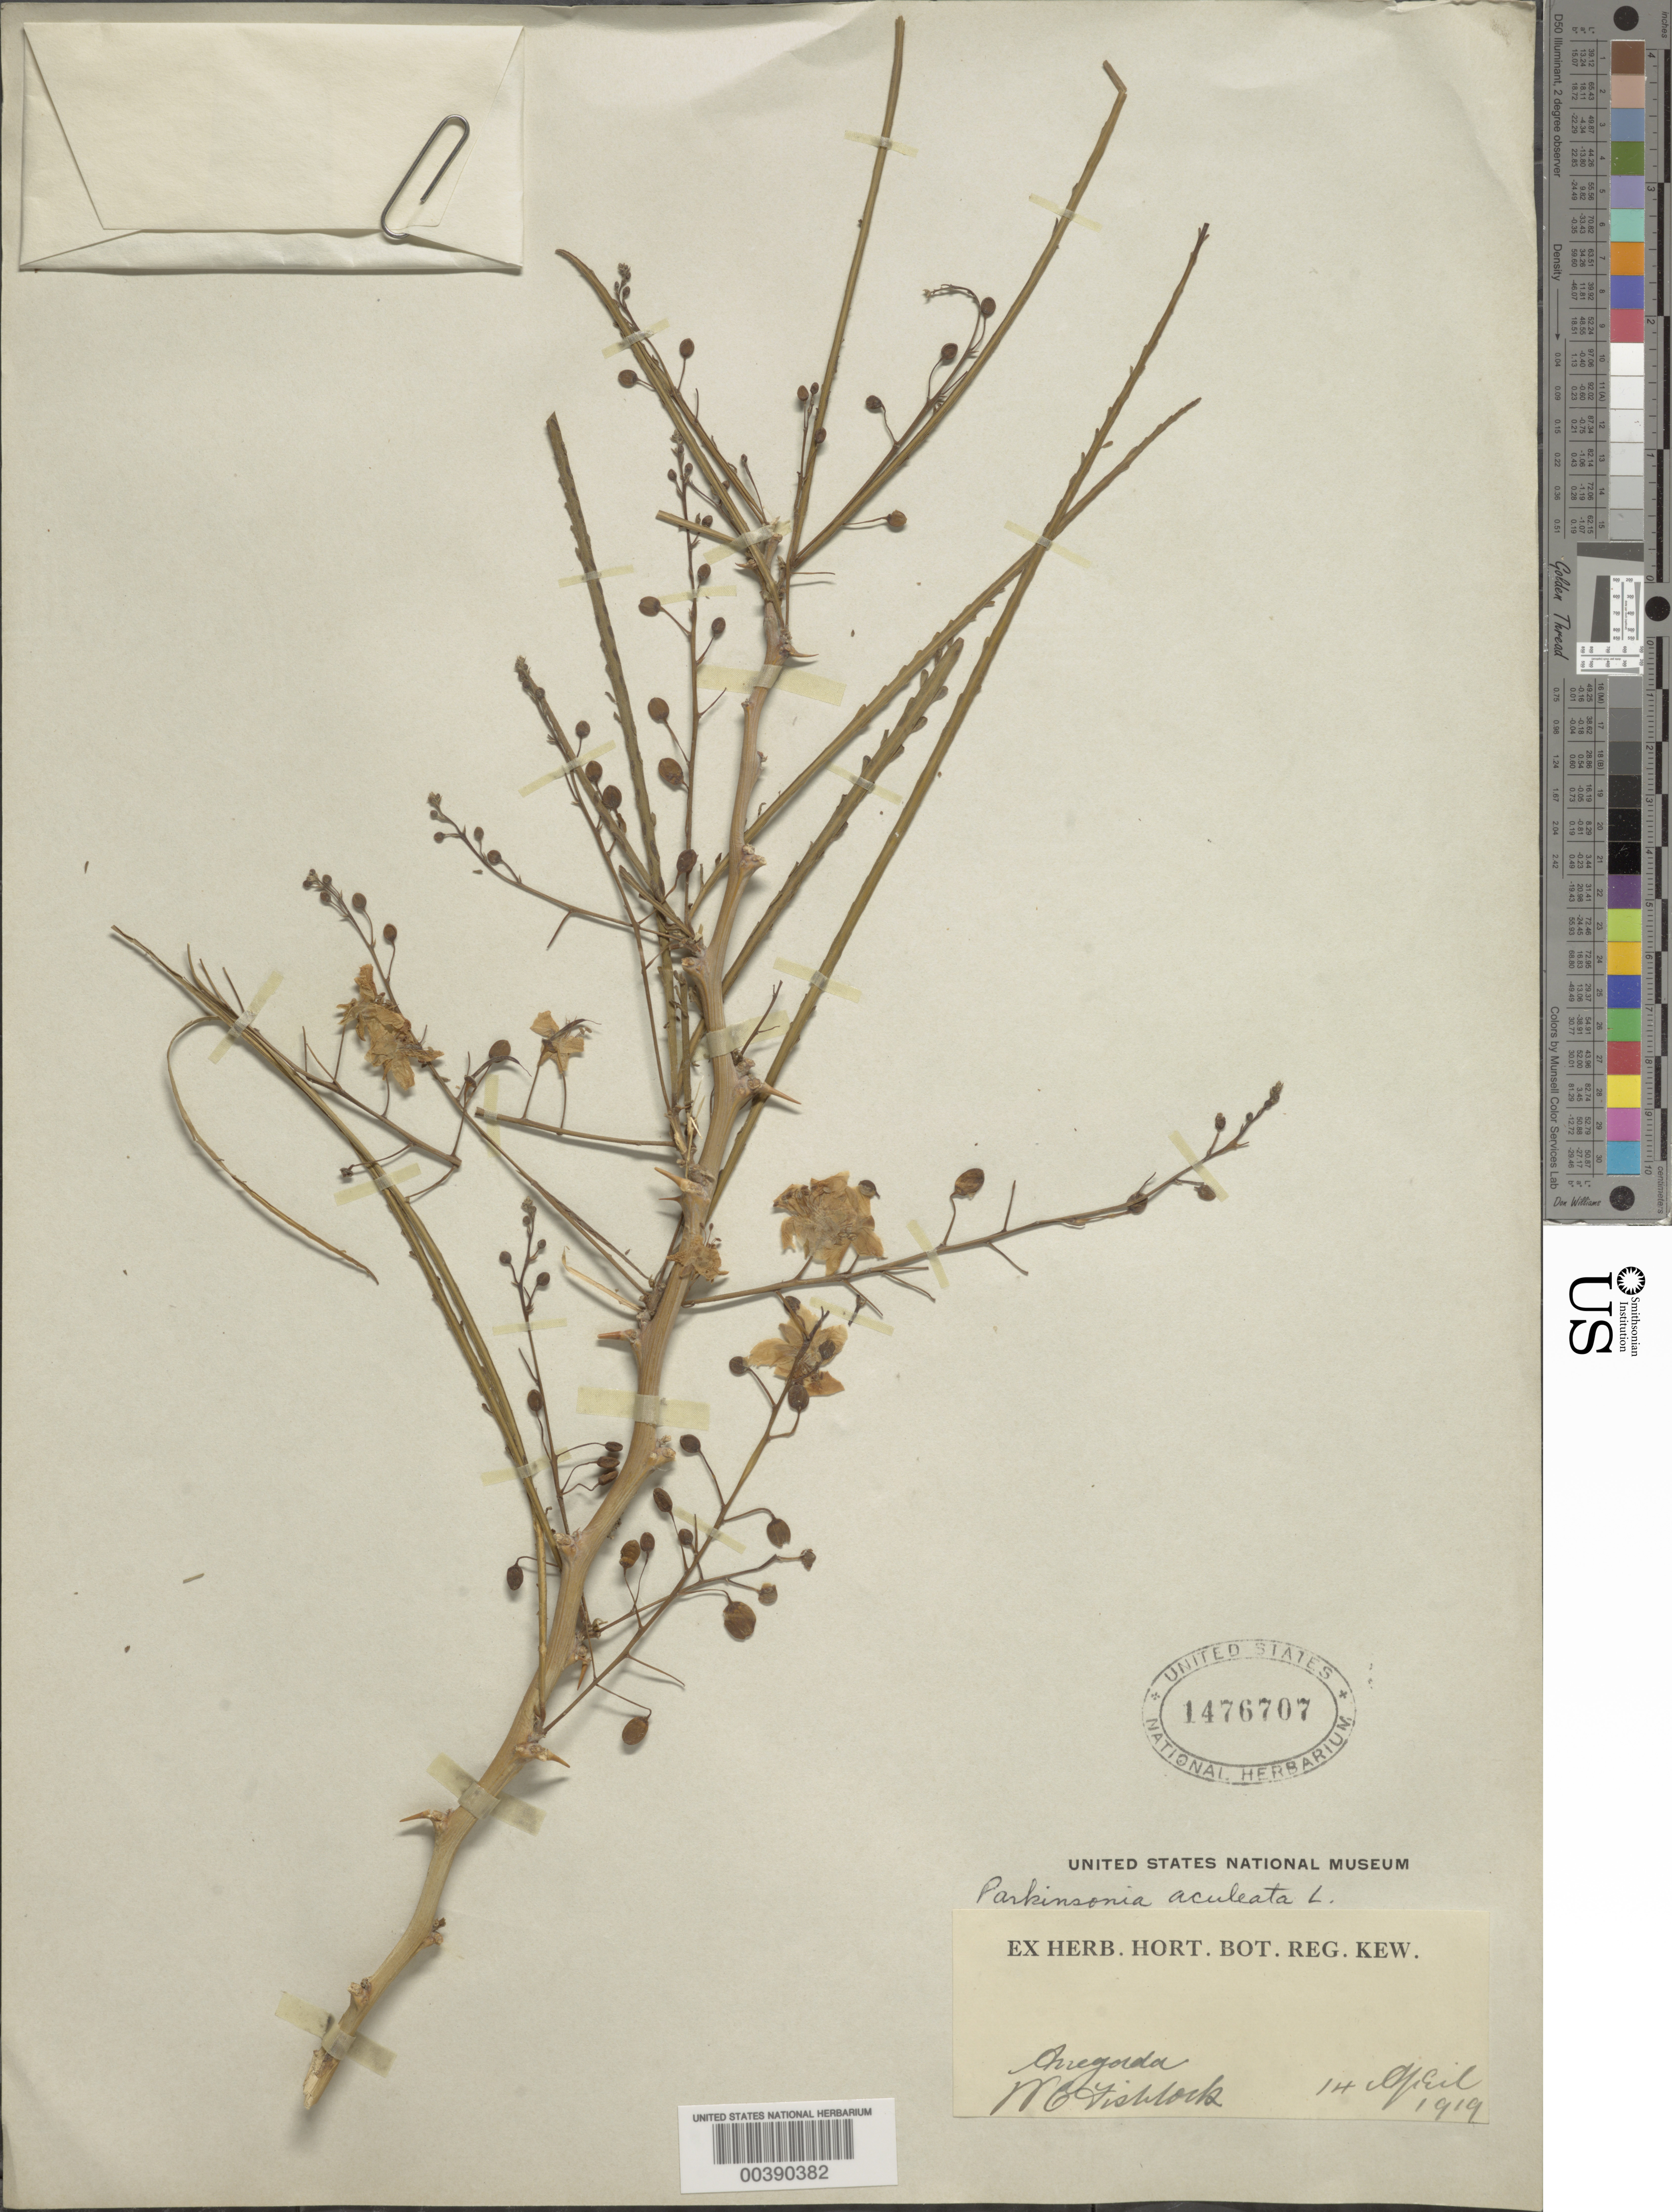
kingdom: Plantae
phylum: Tracheophyta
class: Magnoliopsida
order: Fabales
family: Fabaceae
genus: Parkinsonia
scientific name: Parkinsonia aculeata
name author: L.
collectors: W. Fishlock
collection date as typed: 14 Apr 1919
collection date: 1919-04-14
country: British Virgin Islands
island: Greater Antilles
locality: Anegada i.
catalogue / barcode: US 1476707